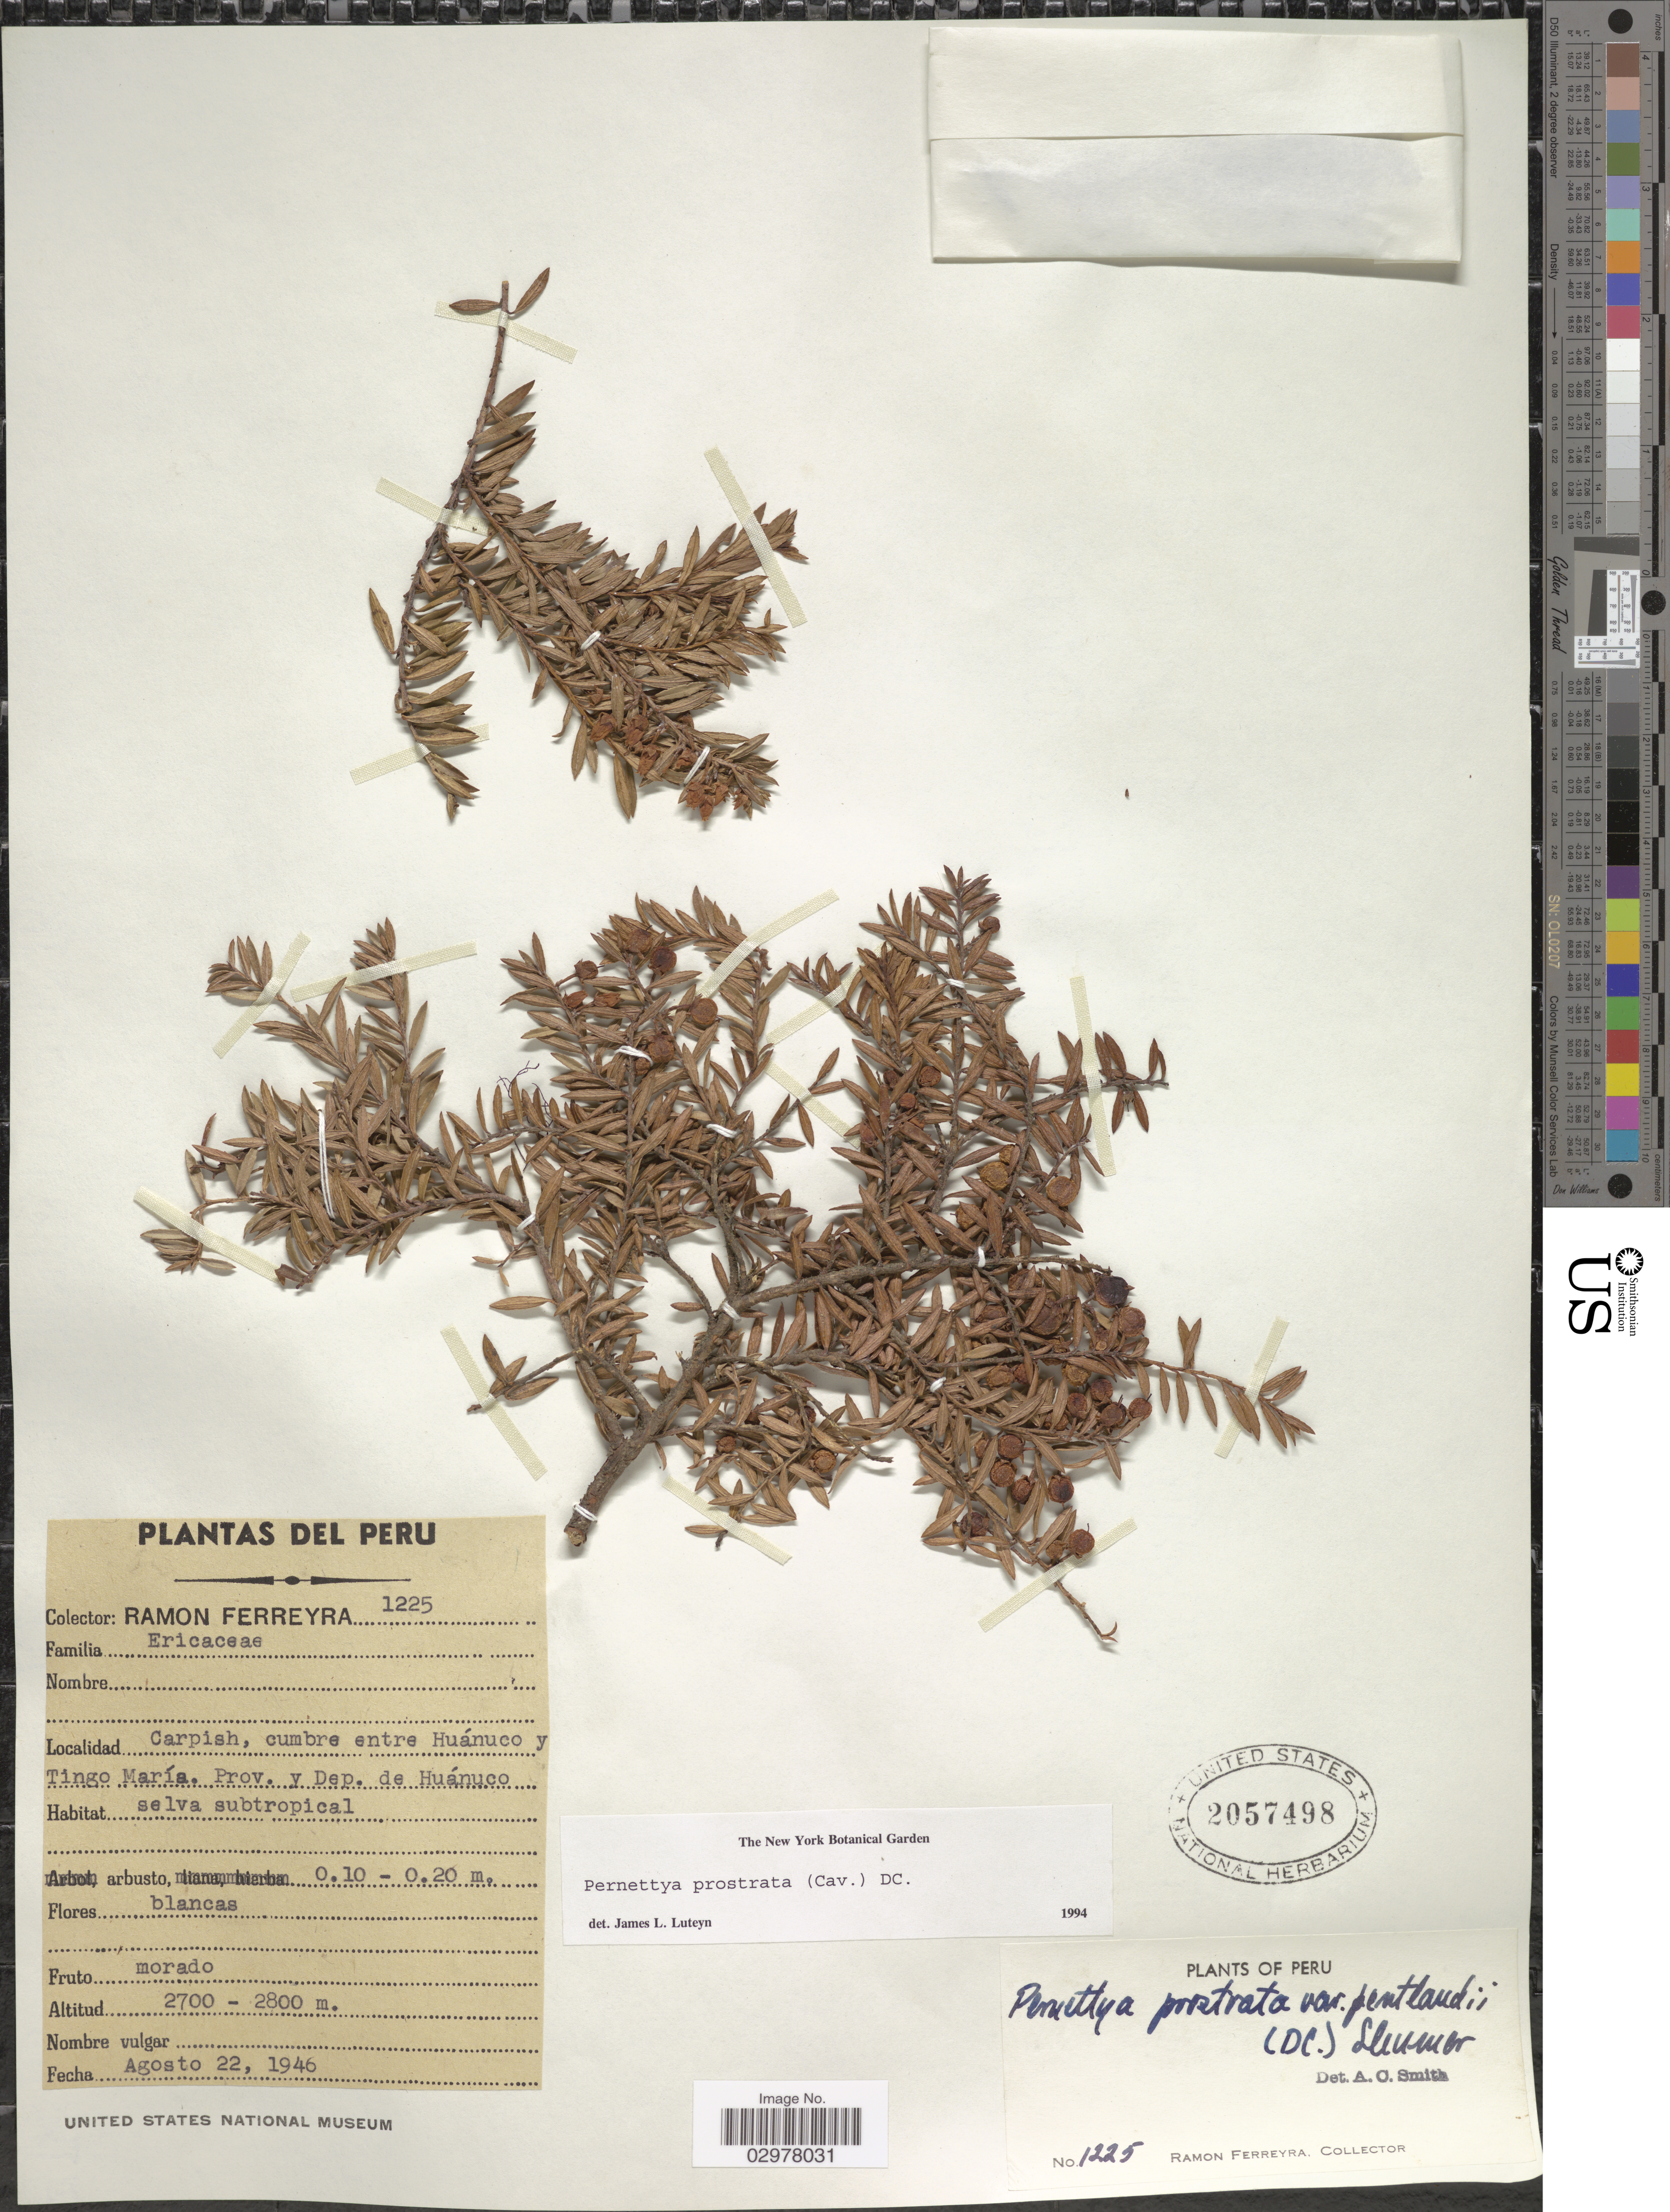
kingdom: Plantae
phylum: Tracheophyta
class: Magnoliopsida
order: Ericales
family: Ericaceae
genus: Pernettya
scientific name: Pernettya prostrata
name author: (Cav.) DC.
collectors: R. A. Ferreyra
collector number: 1225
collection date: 1946-08-22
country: Peru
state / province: Huánuco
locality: Carpish, cumbre entre Huánuco y Tingo María. Dep. de Huánuco.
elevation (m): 2700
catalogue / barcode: US 2057498